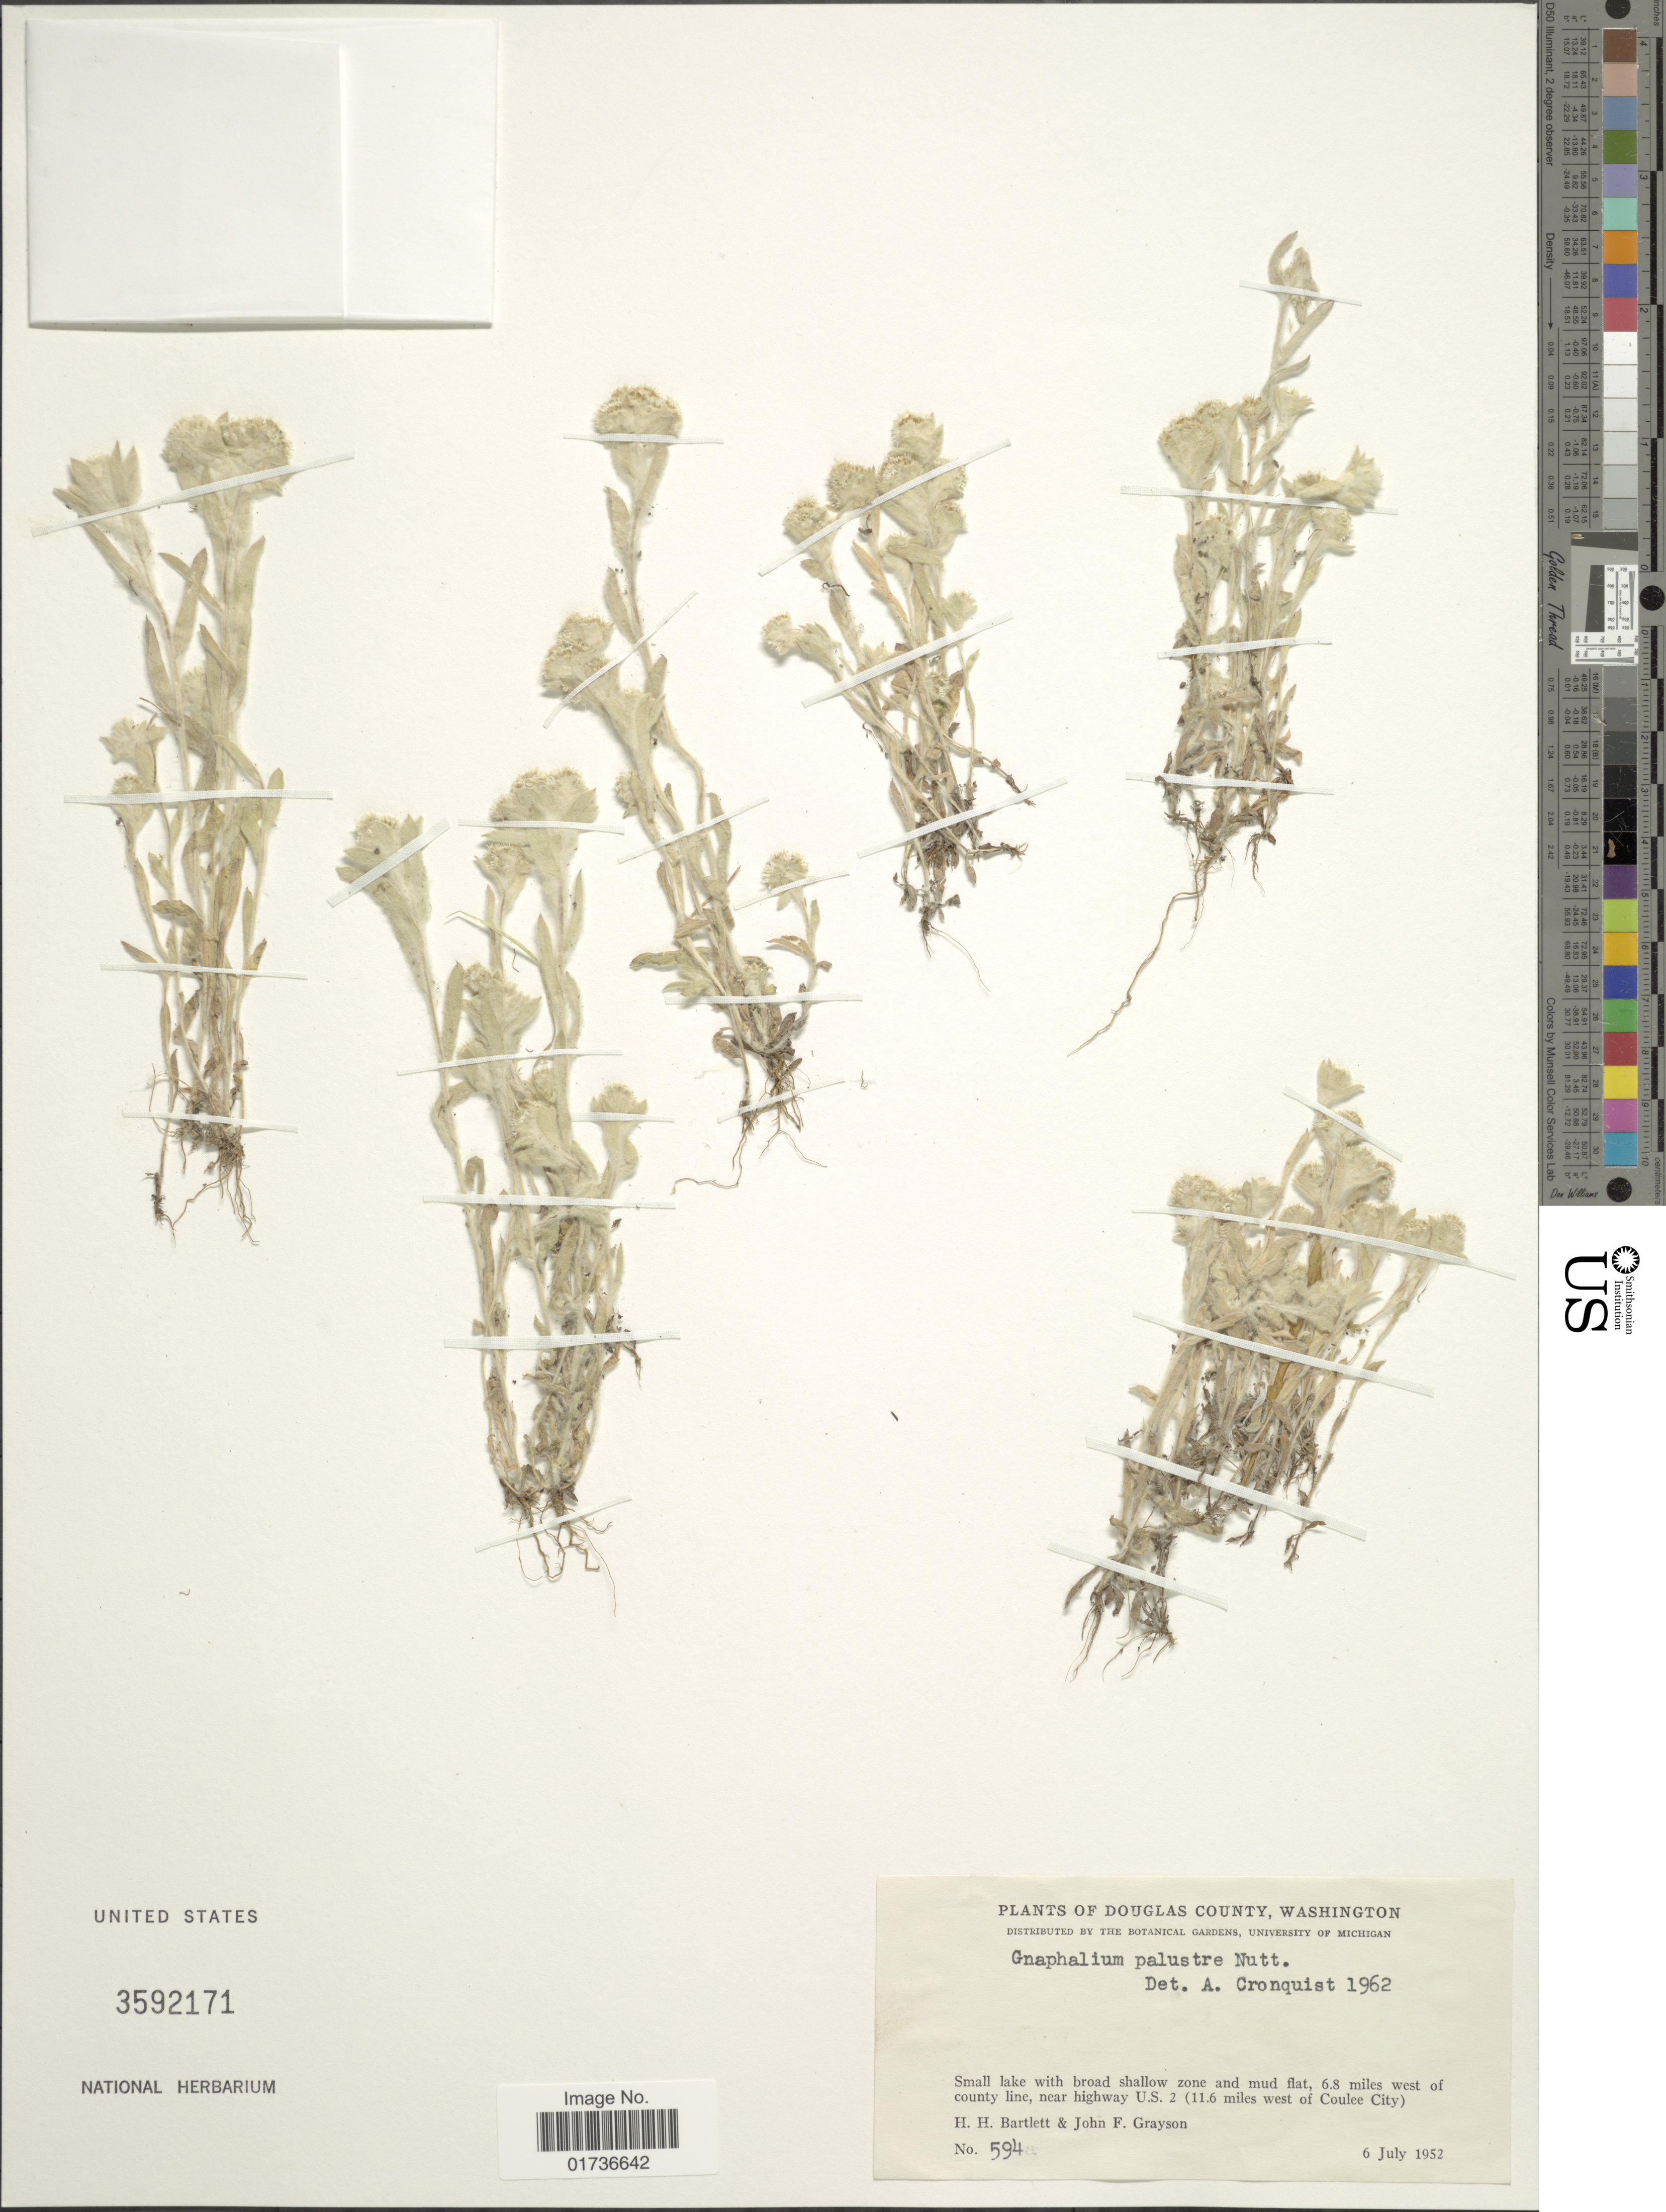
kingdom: Plantae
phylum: Tracheophyta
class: Magnoliopsida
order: Asterales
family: Asteraceae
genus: Gnaphalium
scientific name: Gnaphalium palustre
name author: Nutt.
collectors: H. H. Bartlett & J. Grayson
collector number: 594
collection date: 1952-07-06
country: United States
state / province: Washington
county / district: Douglas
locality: Douglas County, 6.8 miles west of county line, near highway U.S. 2 (11.6 miles west of Coulee City)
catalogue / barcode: US 3592171